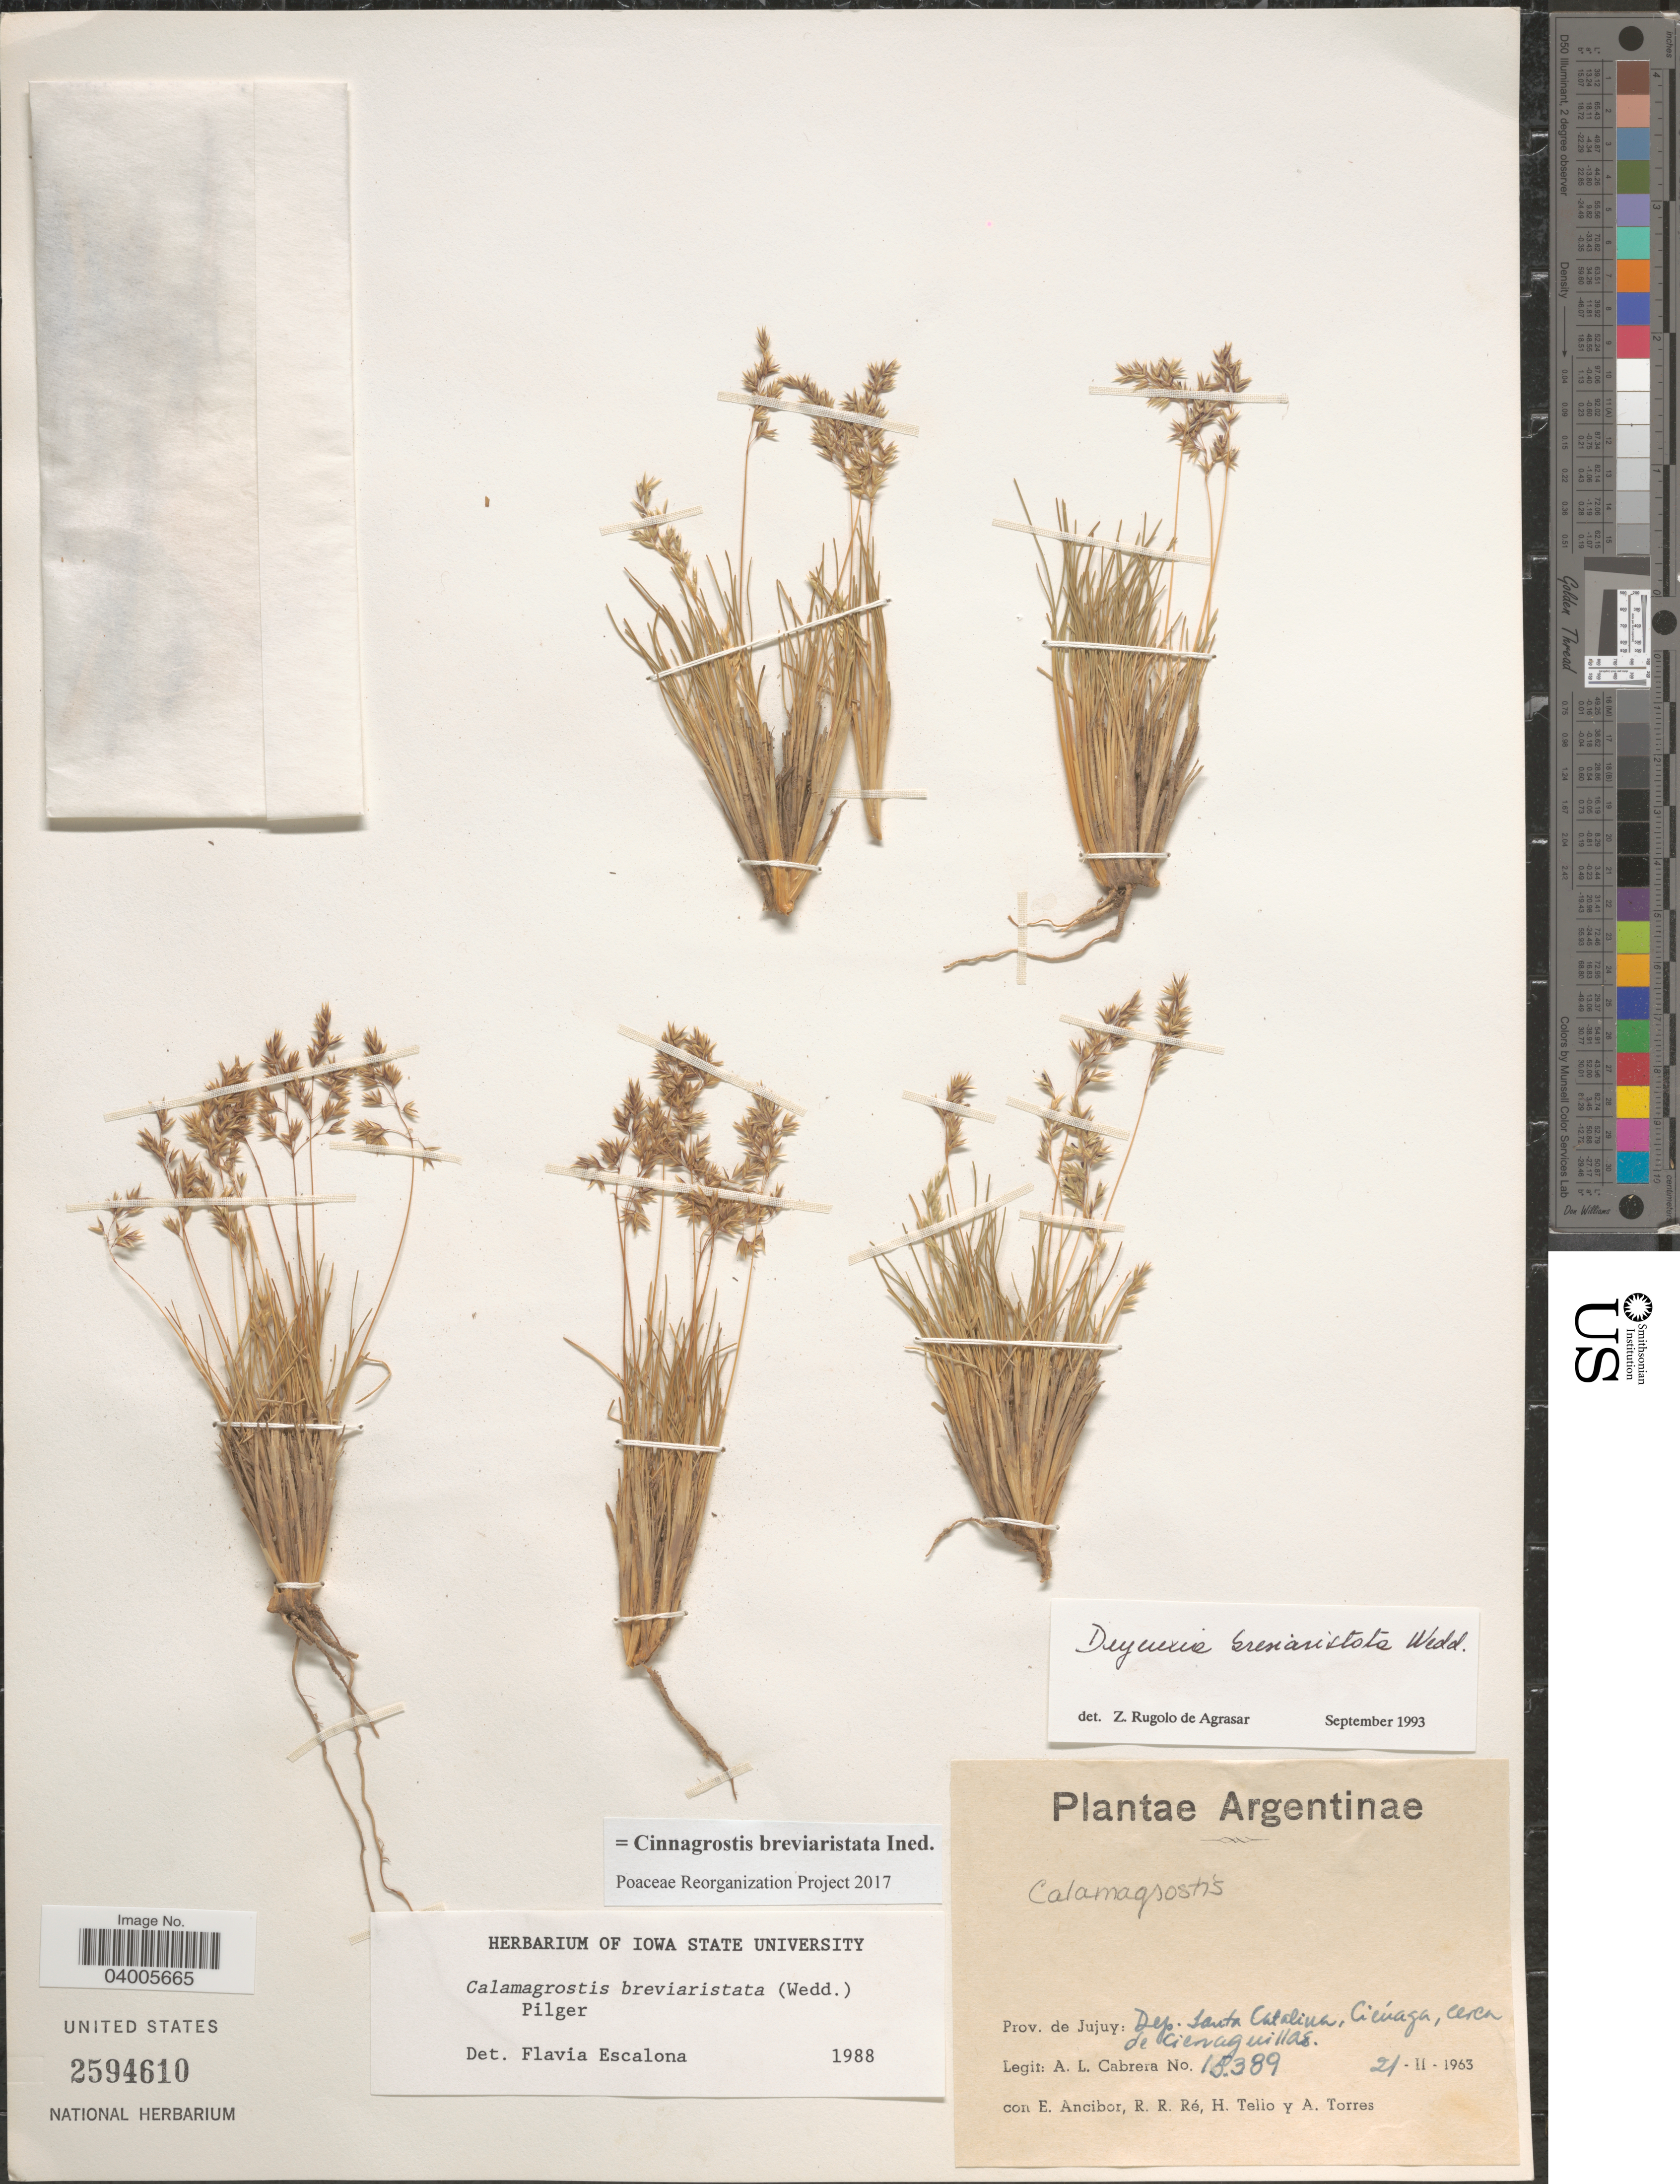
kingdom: Plantae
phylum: Tracheophyta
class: Liliopsida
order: Poales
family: Poaceae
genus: Cinnagrostis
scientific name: Cinnagrostis breviaristata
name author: (Wedd.) P.M. Peterson et al.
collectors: A. L. Cabrera, E. Ancibor, R. Re, H. Tello & A. Torres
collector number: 15389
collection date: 1963-02-21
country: Argentina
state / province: Jujuy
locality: Dep. Santa Catalina, Cicúaga, cerca de Cienaguillas.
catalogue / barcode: US 2594610